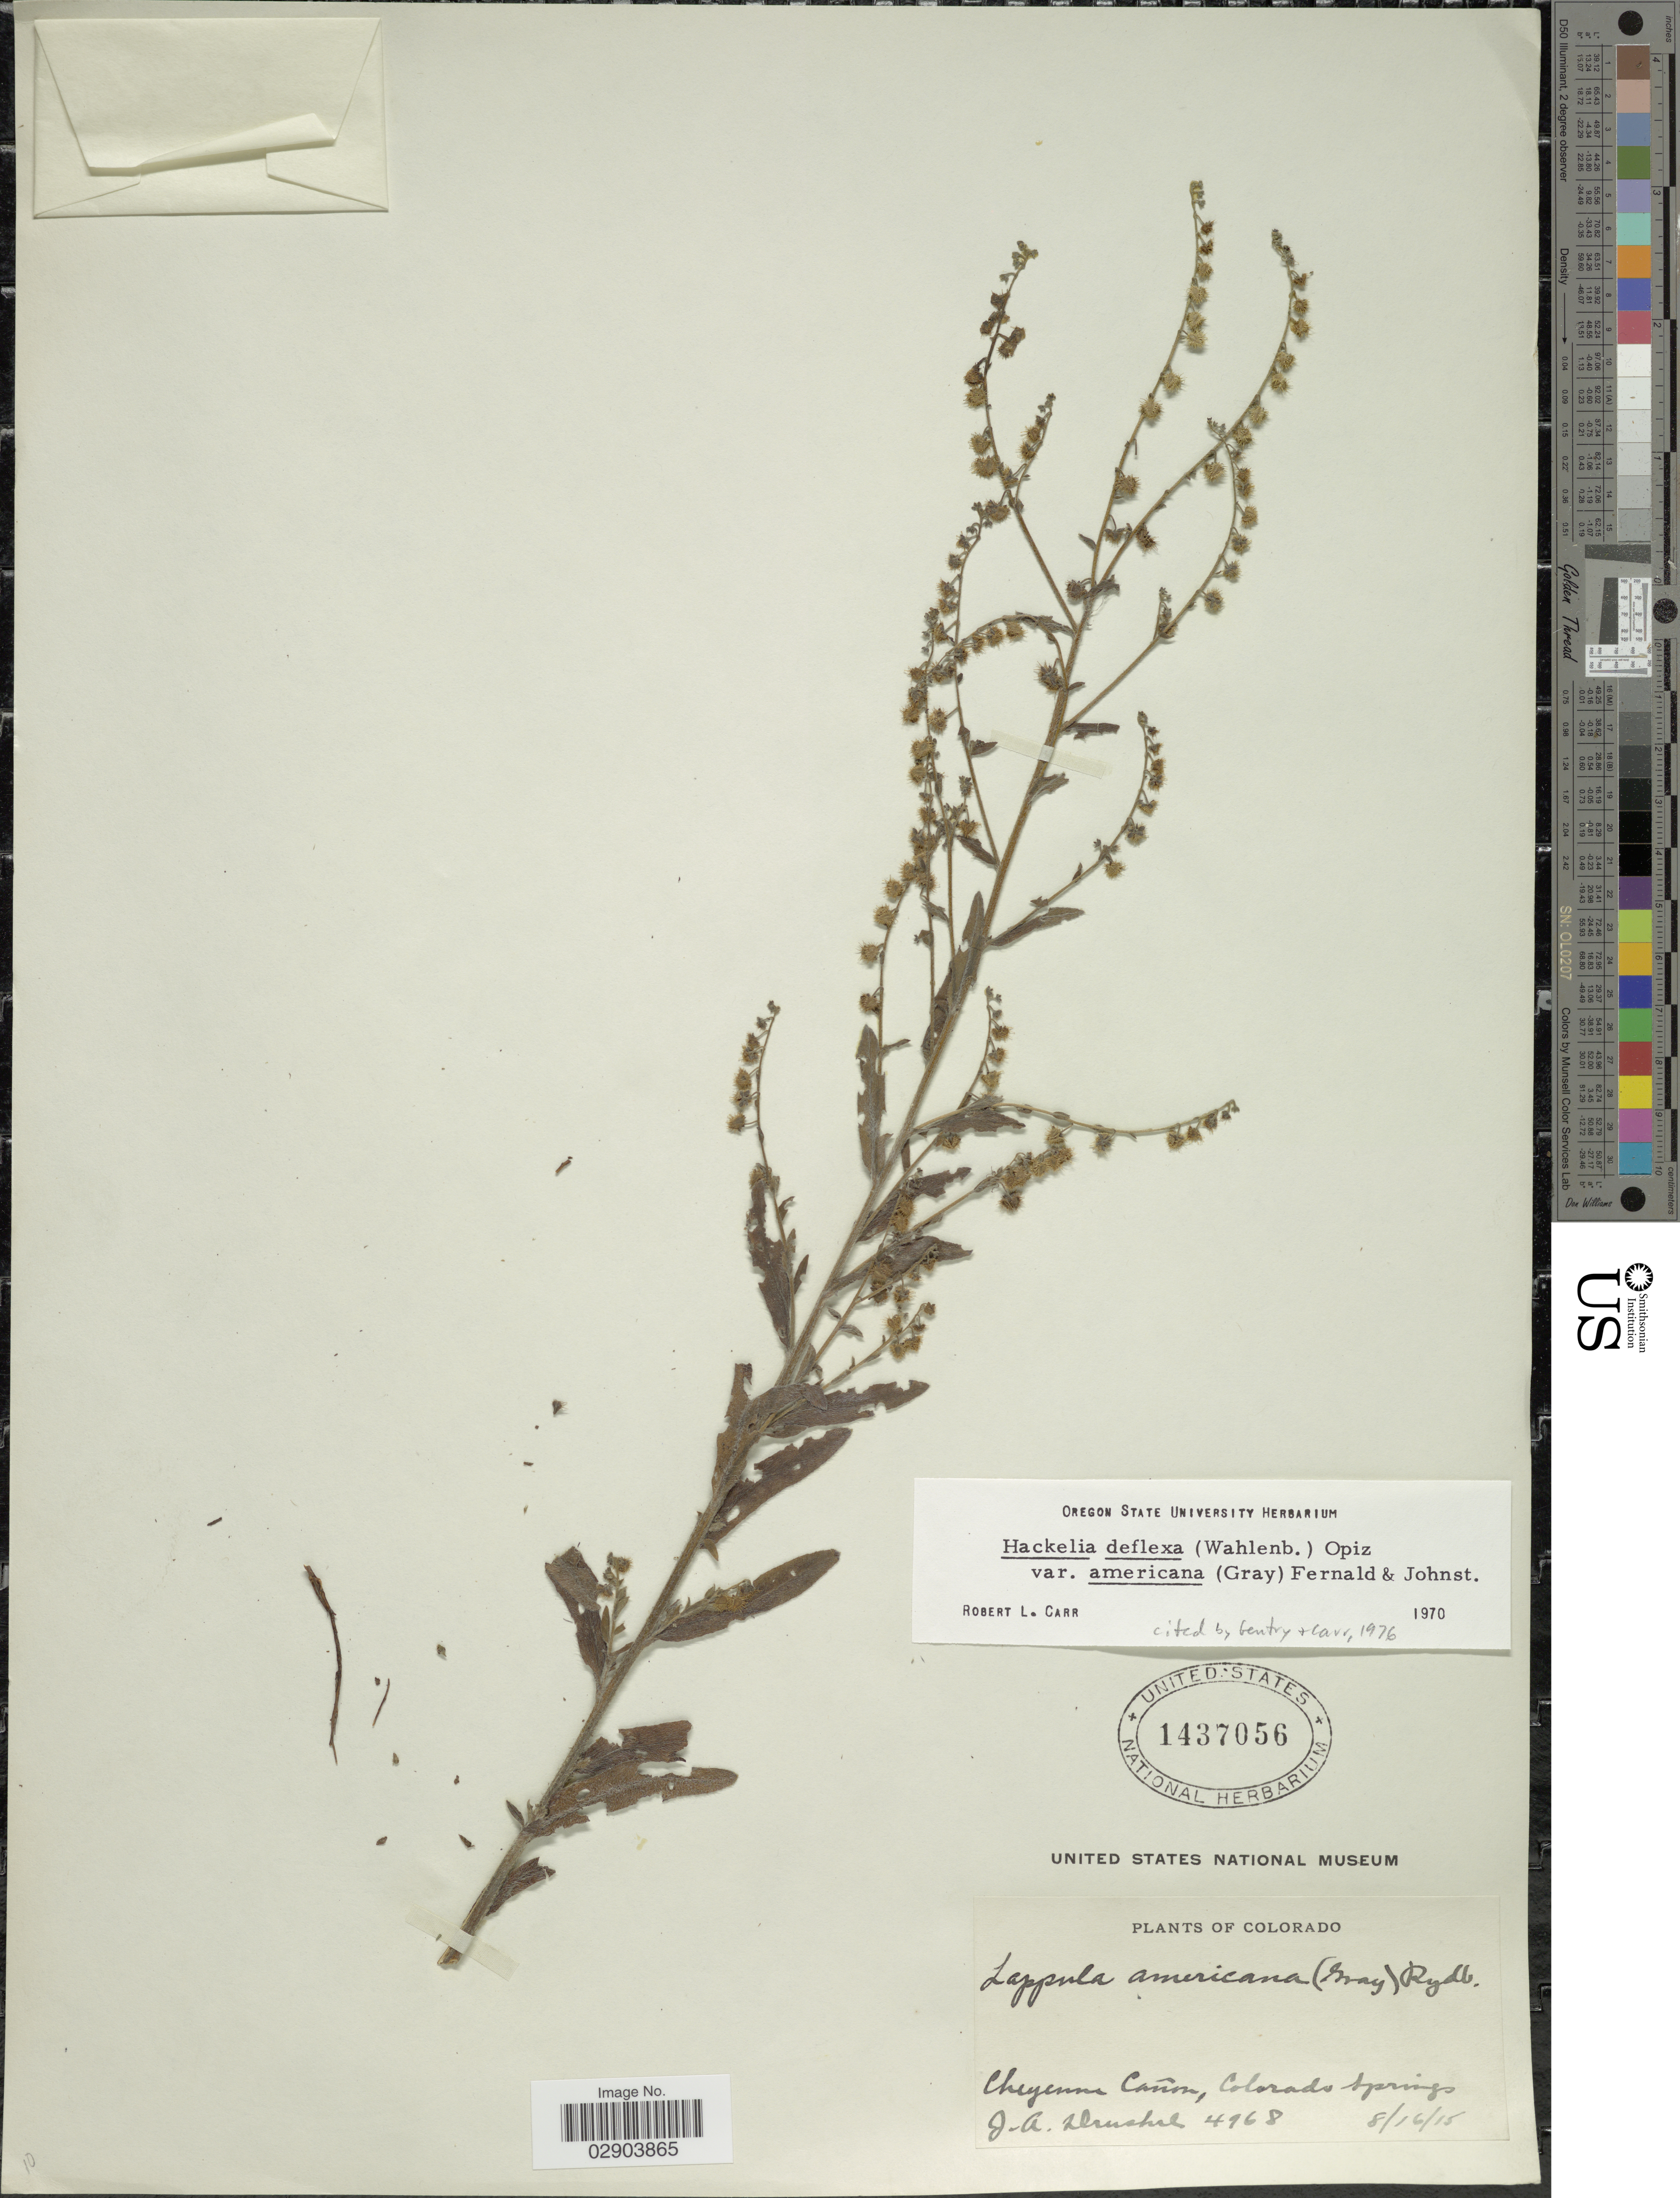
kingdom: Plantae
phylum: Tracheophyta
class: Magnoliopsida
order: Boraginales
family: Boraginaceae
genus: Hackelia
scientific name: Hackelia deflexa var. americana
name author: (A. Gray) Fernald & I.M. Johnst.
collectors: J. A. Drushel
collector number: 4968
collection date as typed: Transcribed d/m/y: 16/8/15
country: United States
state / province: Colorado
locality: Cheyenne Cañon, Colorado Springs.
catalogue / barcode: US 1437056